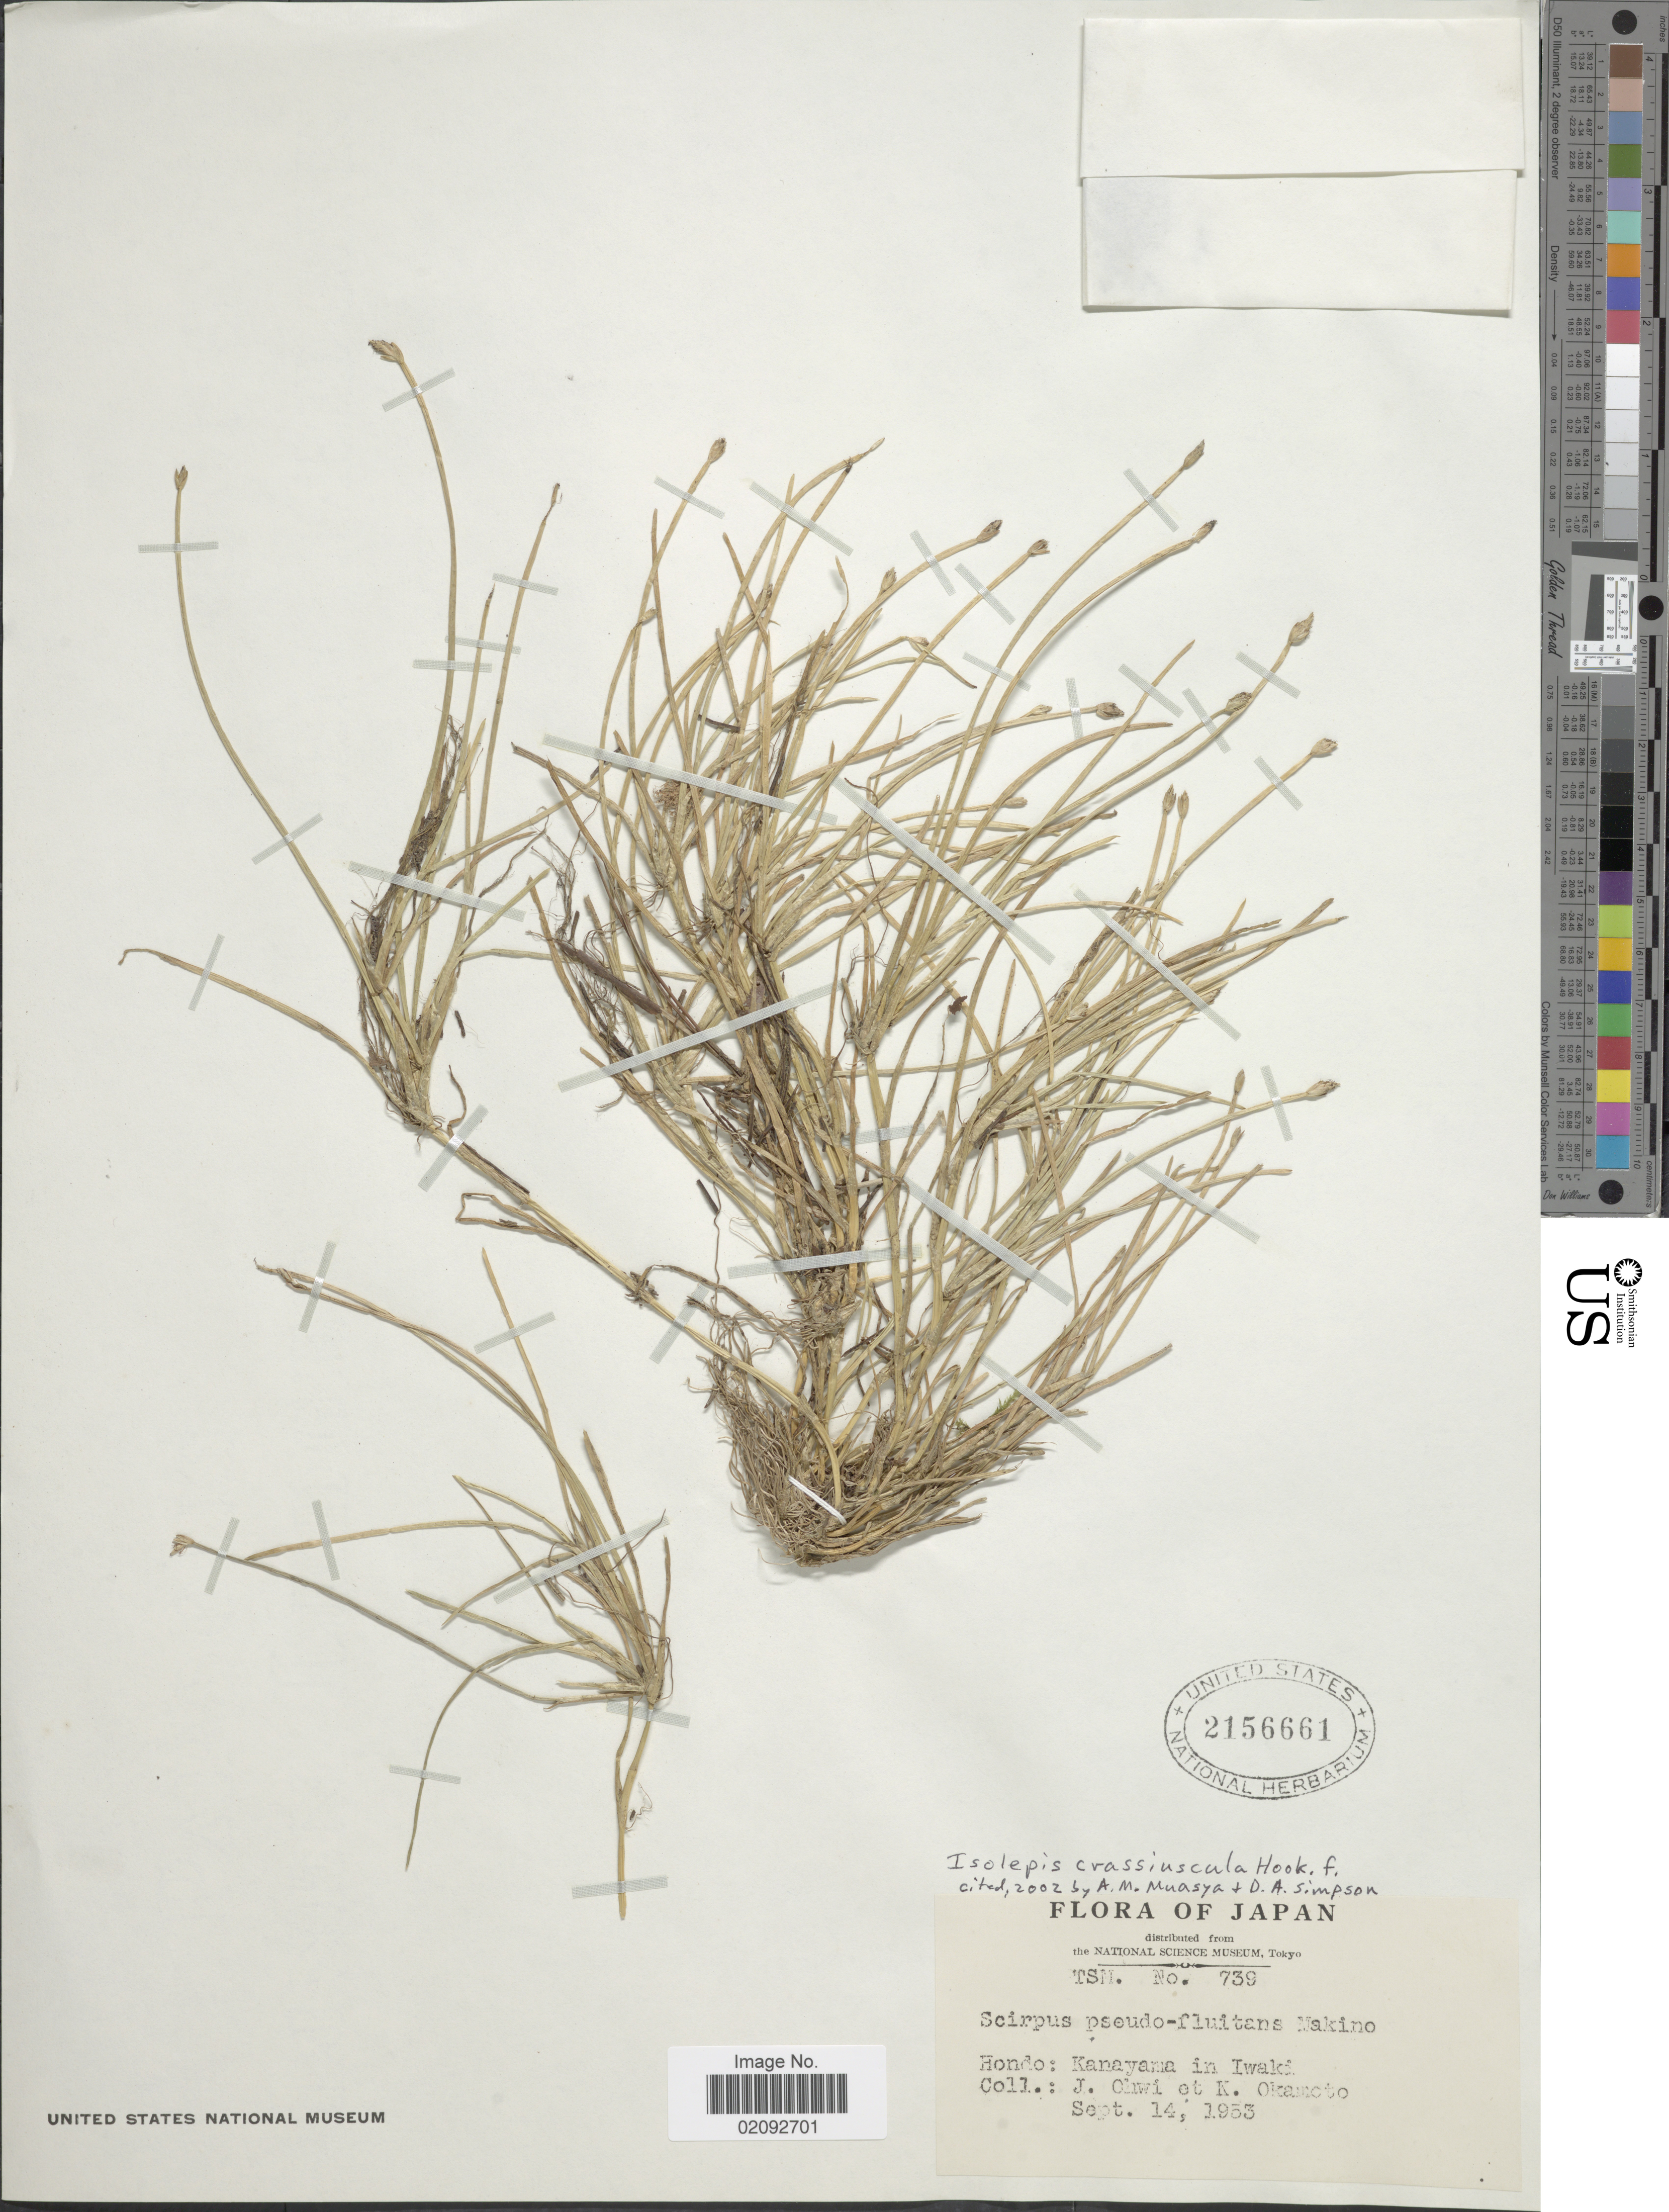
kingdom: Plantae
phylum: Tracheophyta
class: Liliopsida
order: Poales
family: Cyperaceae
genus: Isolepis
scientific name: Isolepis crassiuscula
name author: Hook. f.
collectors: J. Ohwi & K. Okamoto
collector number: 739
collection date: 1953-09-14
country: Japan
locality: Hondo: Kanayama in Iwaki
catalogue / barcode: US 2156661